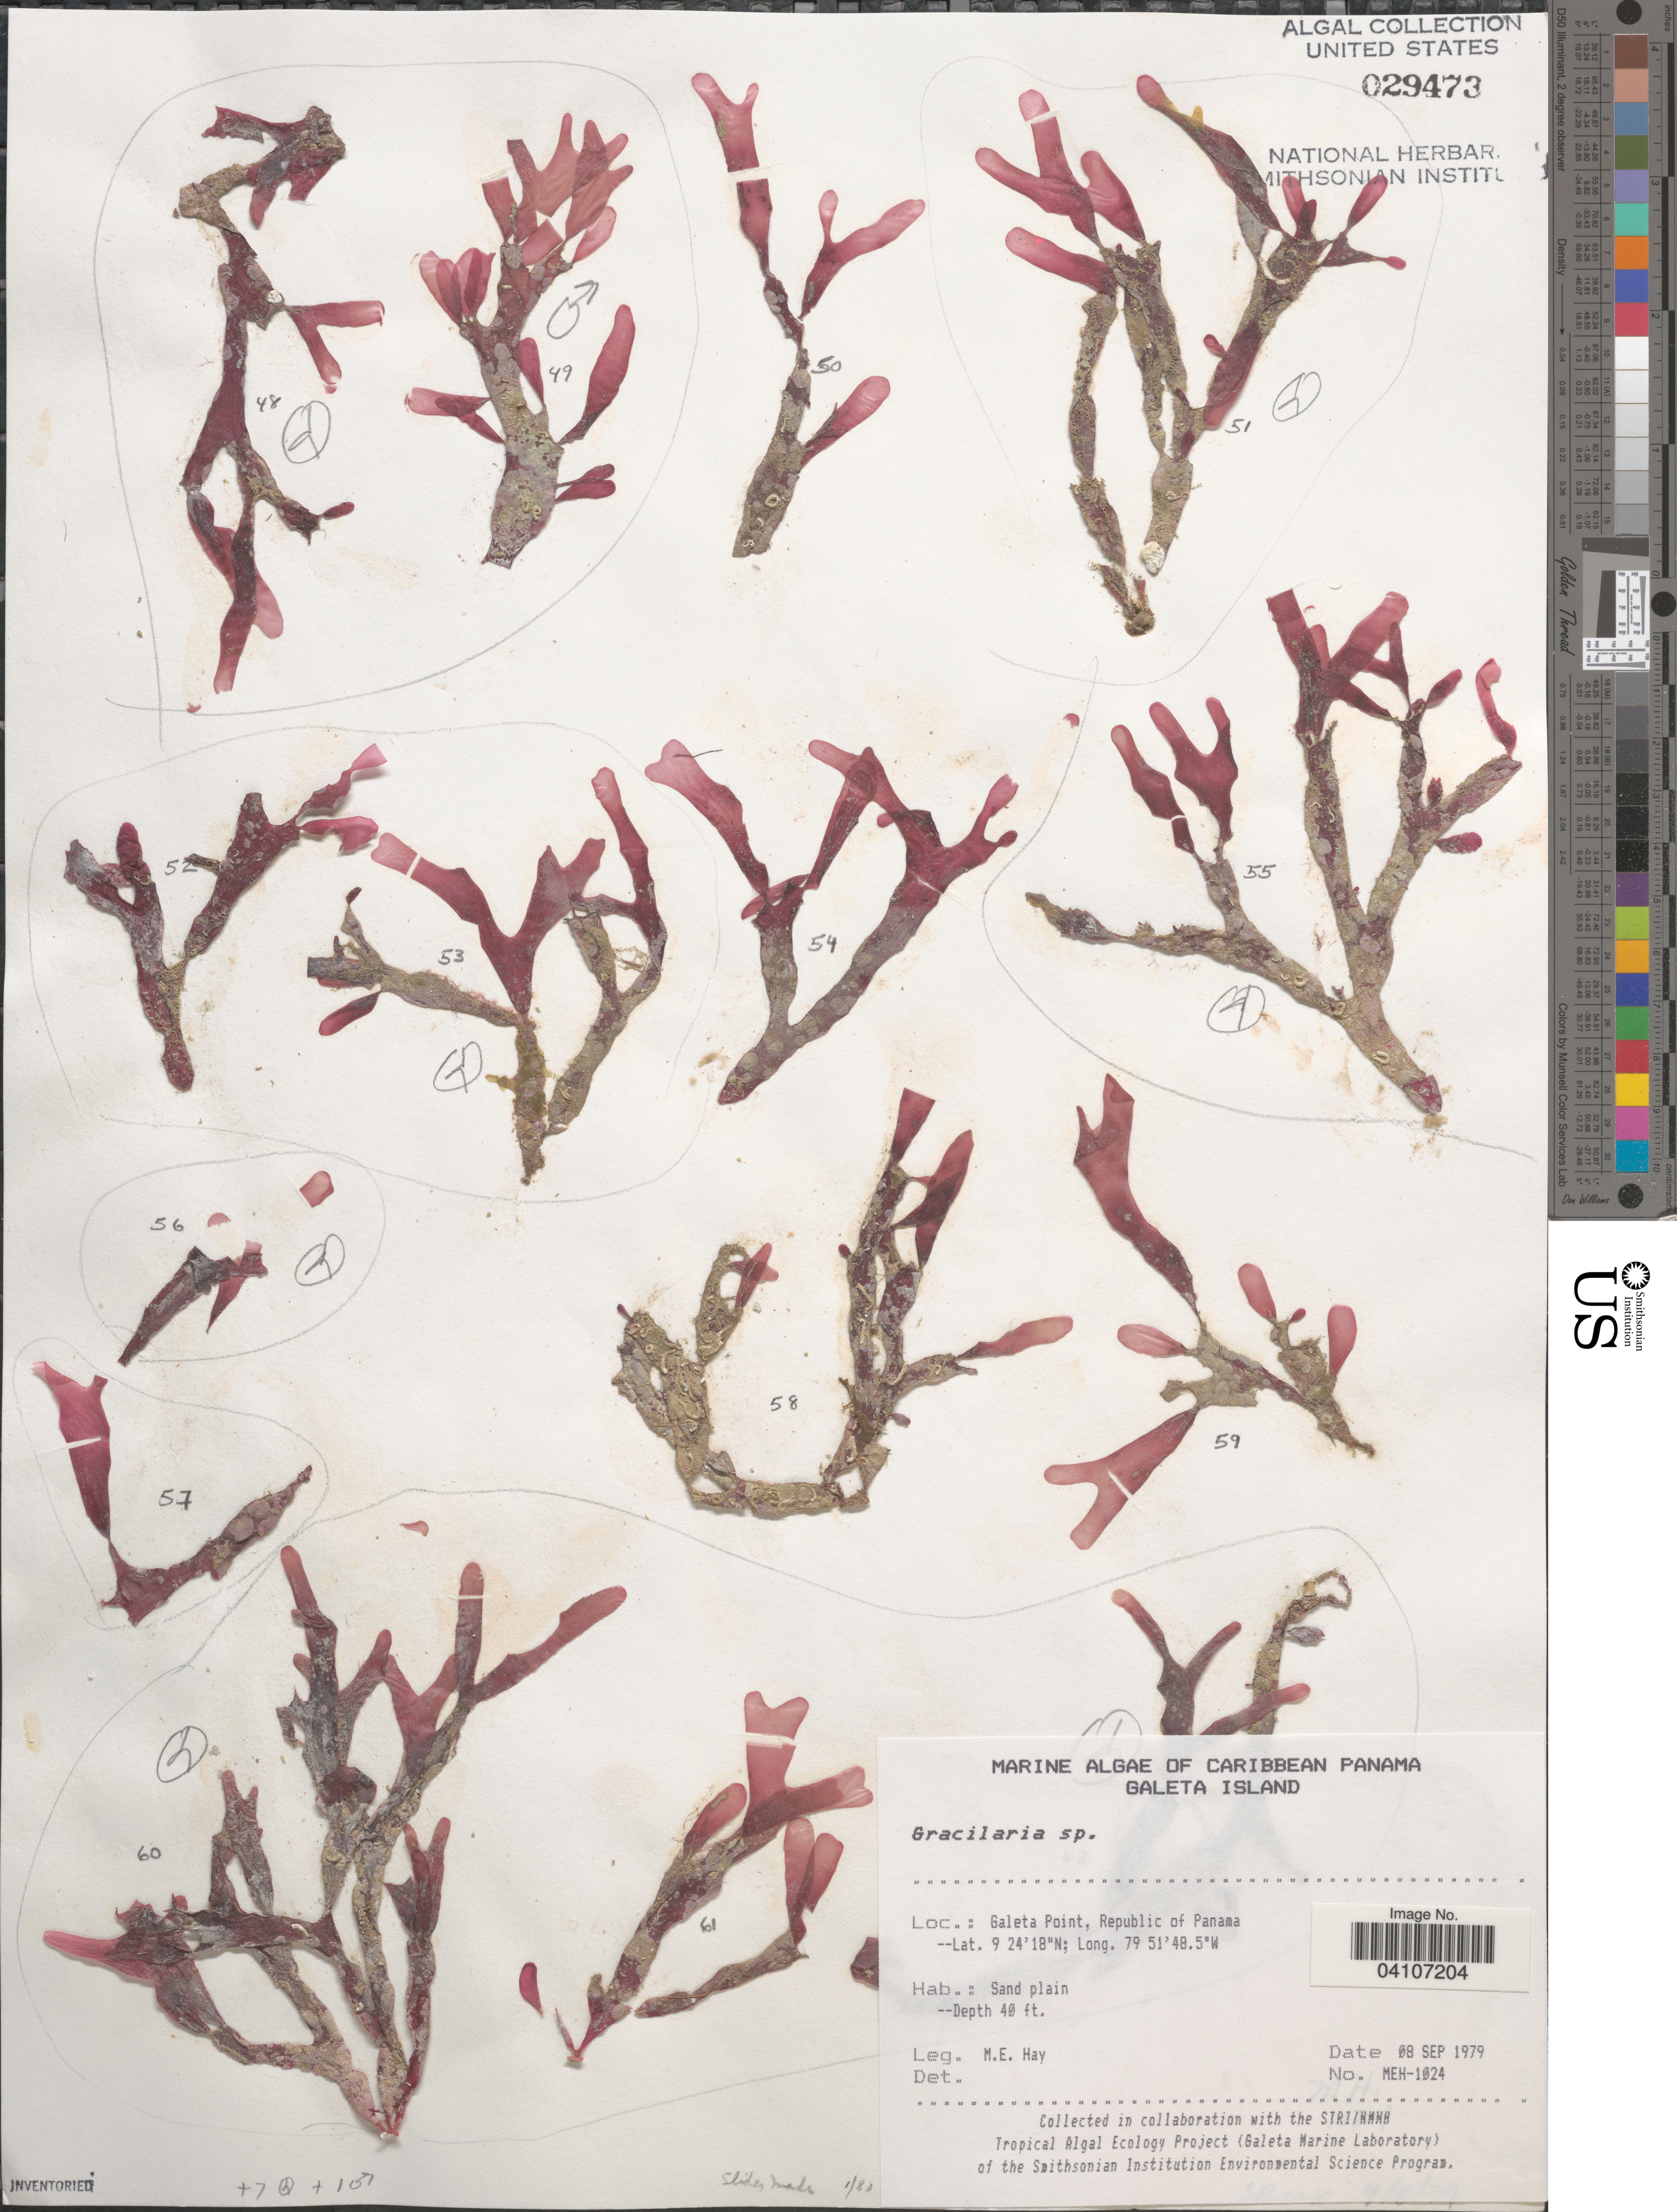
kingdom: Plantae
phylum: Rhodophyta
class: Florideophyceae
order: Gracilariales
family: Gracilariaceae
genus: Gracilaria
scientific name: Gracilaria sp.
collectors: M. E. Hay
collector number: MEH-1024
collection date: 1979-09-08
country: Panama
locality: Caribbean Panama. Galeta Island. Galeta Point, Republic of Panama.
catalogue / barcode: US 29473